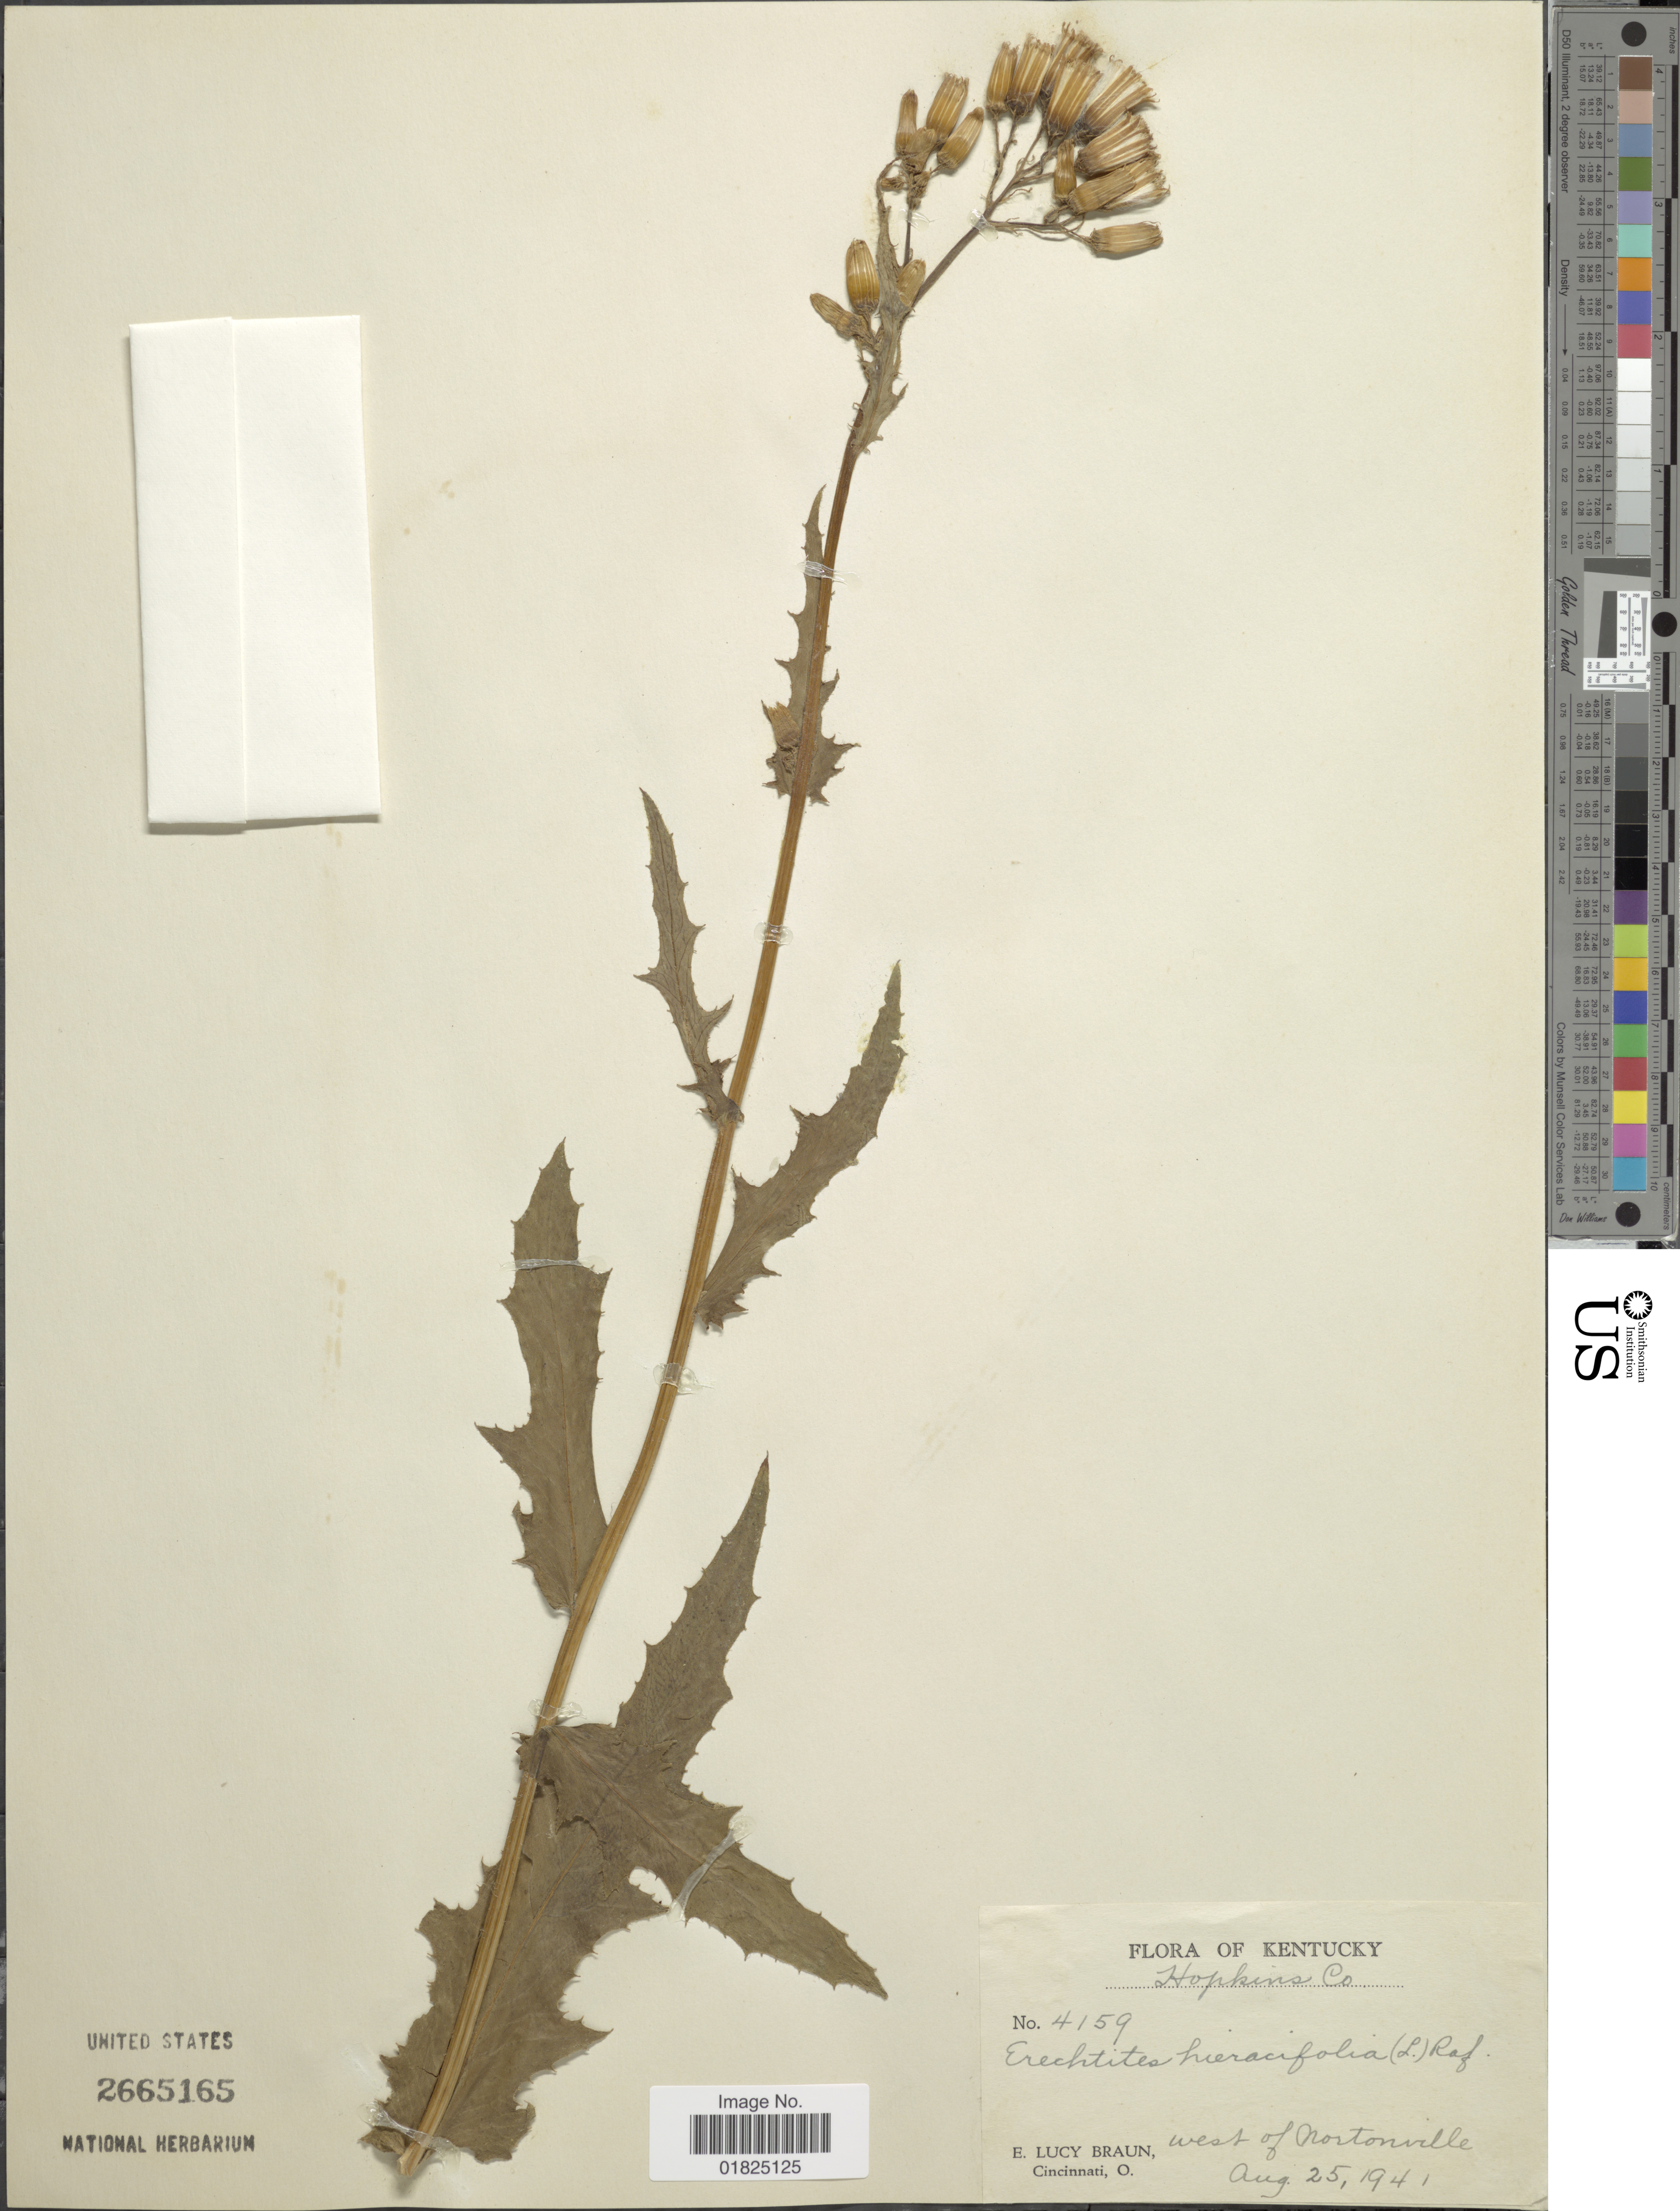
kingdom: Plantae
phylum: Tracheophyta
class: Magnoliopsida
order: Asterales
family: Asteraceae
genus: Erechtites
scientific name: Erechtites hieraciifolius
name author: (L.) Raf. ex DC.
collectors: E. L. Braun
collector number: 4159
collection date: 1941-08-25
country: United States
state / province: Kentucky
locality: Hopkins Co, west of Nortonville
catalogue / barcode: US 2665165